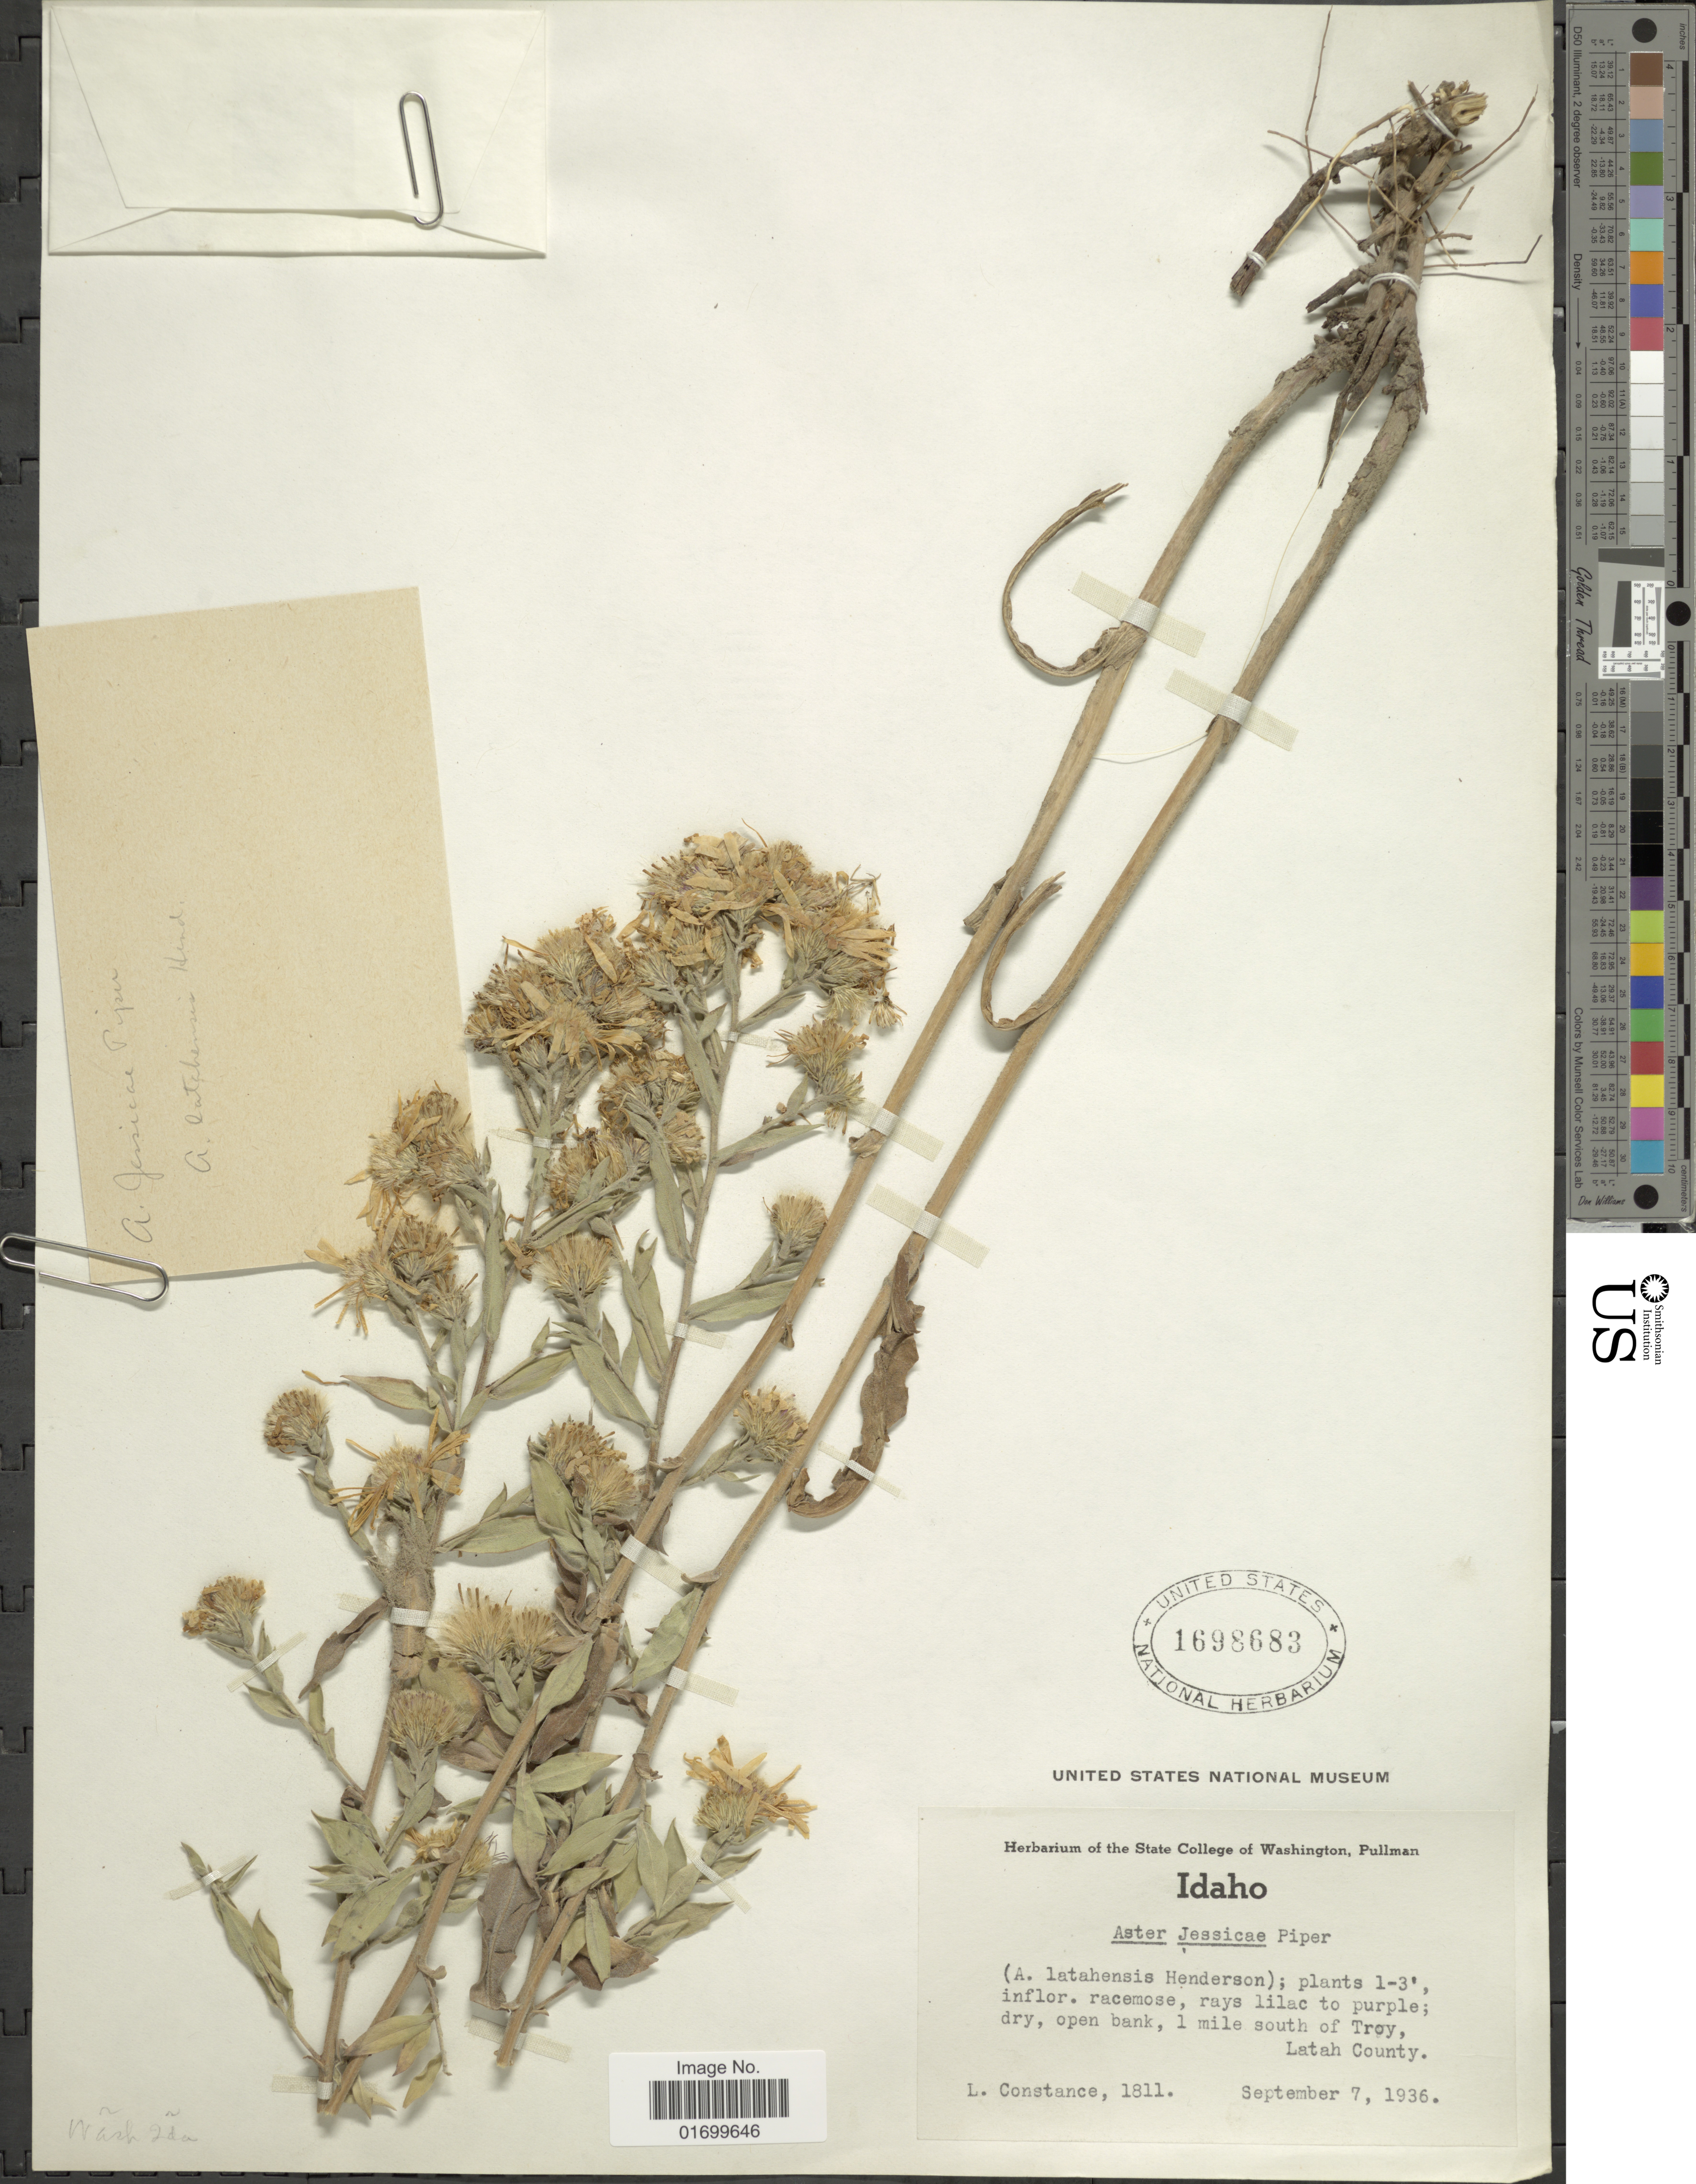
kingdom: Plantae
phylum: Tracheophyta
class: Magnoliopsida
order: Asterales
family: Asteraceae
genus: Symphyotrichum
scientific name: Symphyotrichum jessicae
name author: (Piper) G.L. Nesom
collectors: L. Constance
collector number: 1811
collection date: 1936-09-07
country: United States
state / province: Idaho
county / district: Latah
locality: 1 mile south of Troy, Latah County.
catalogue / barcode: US 1698683